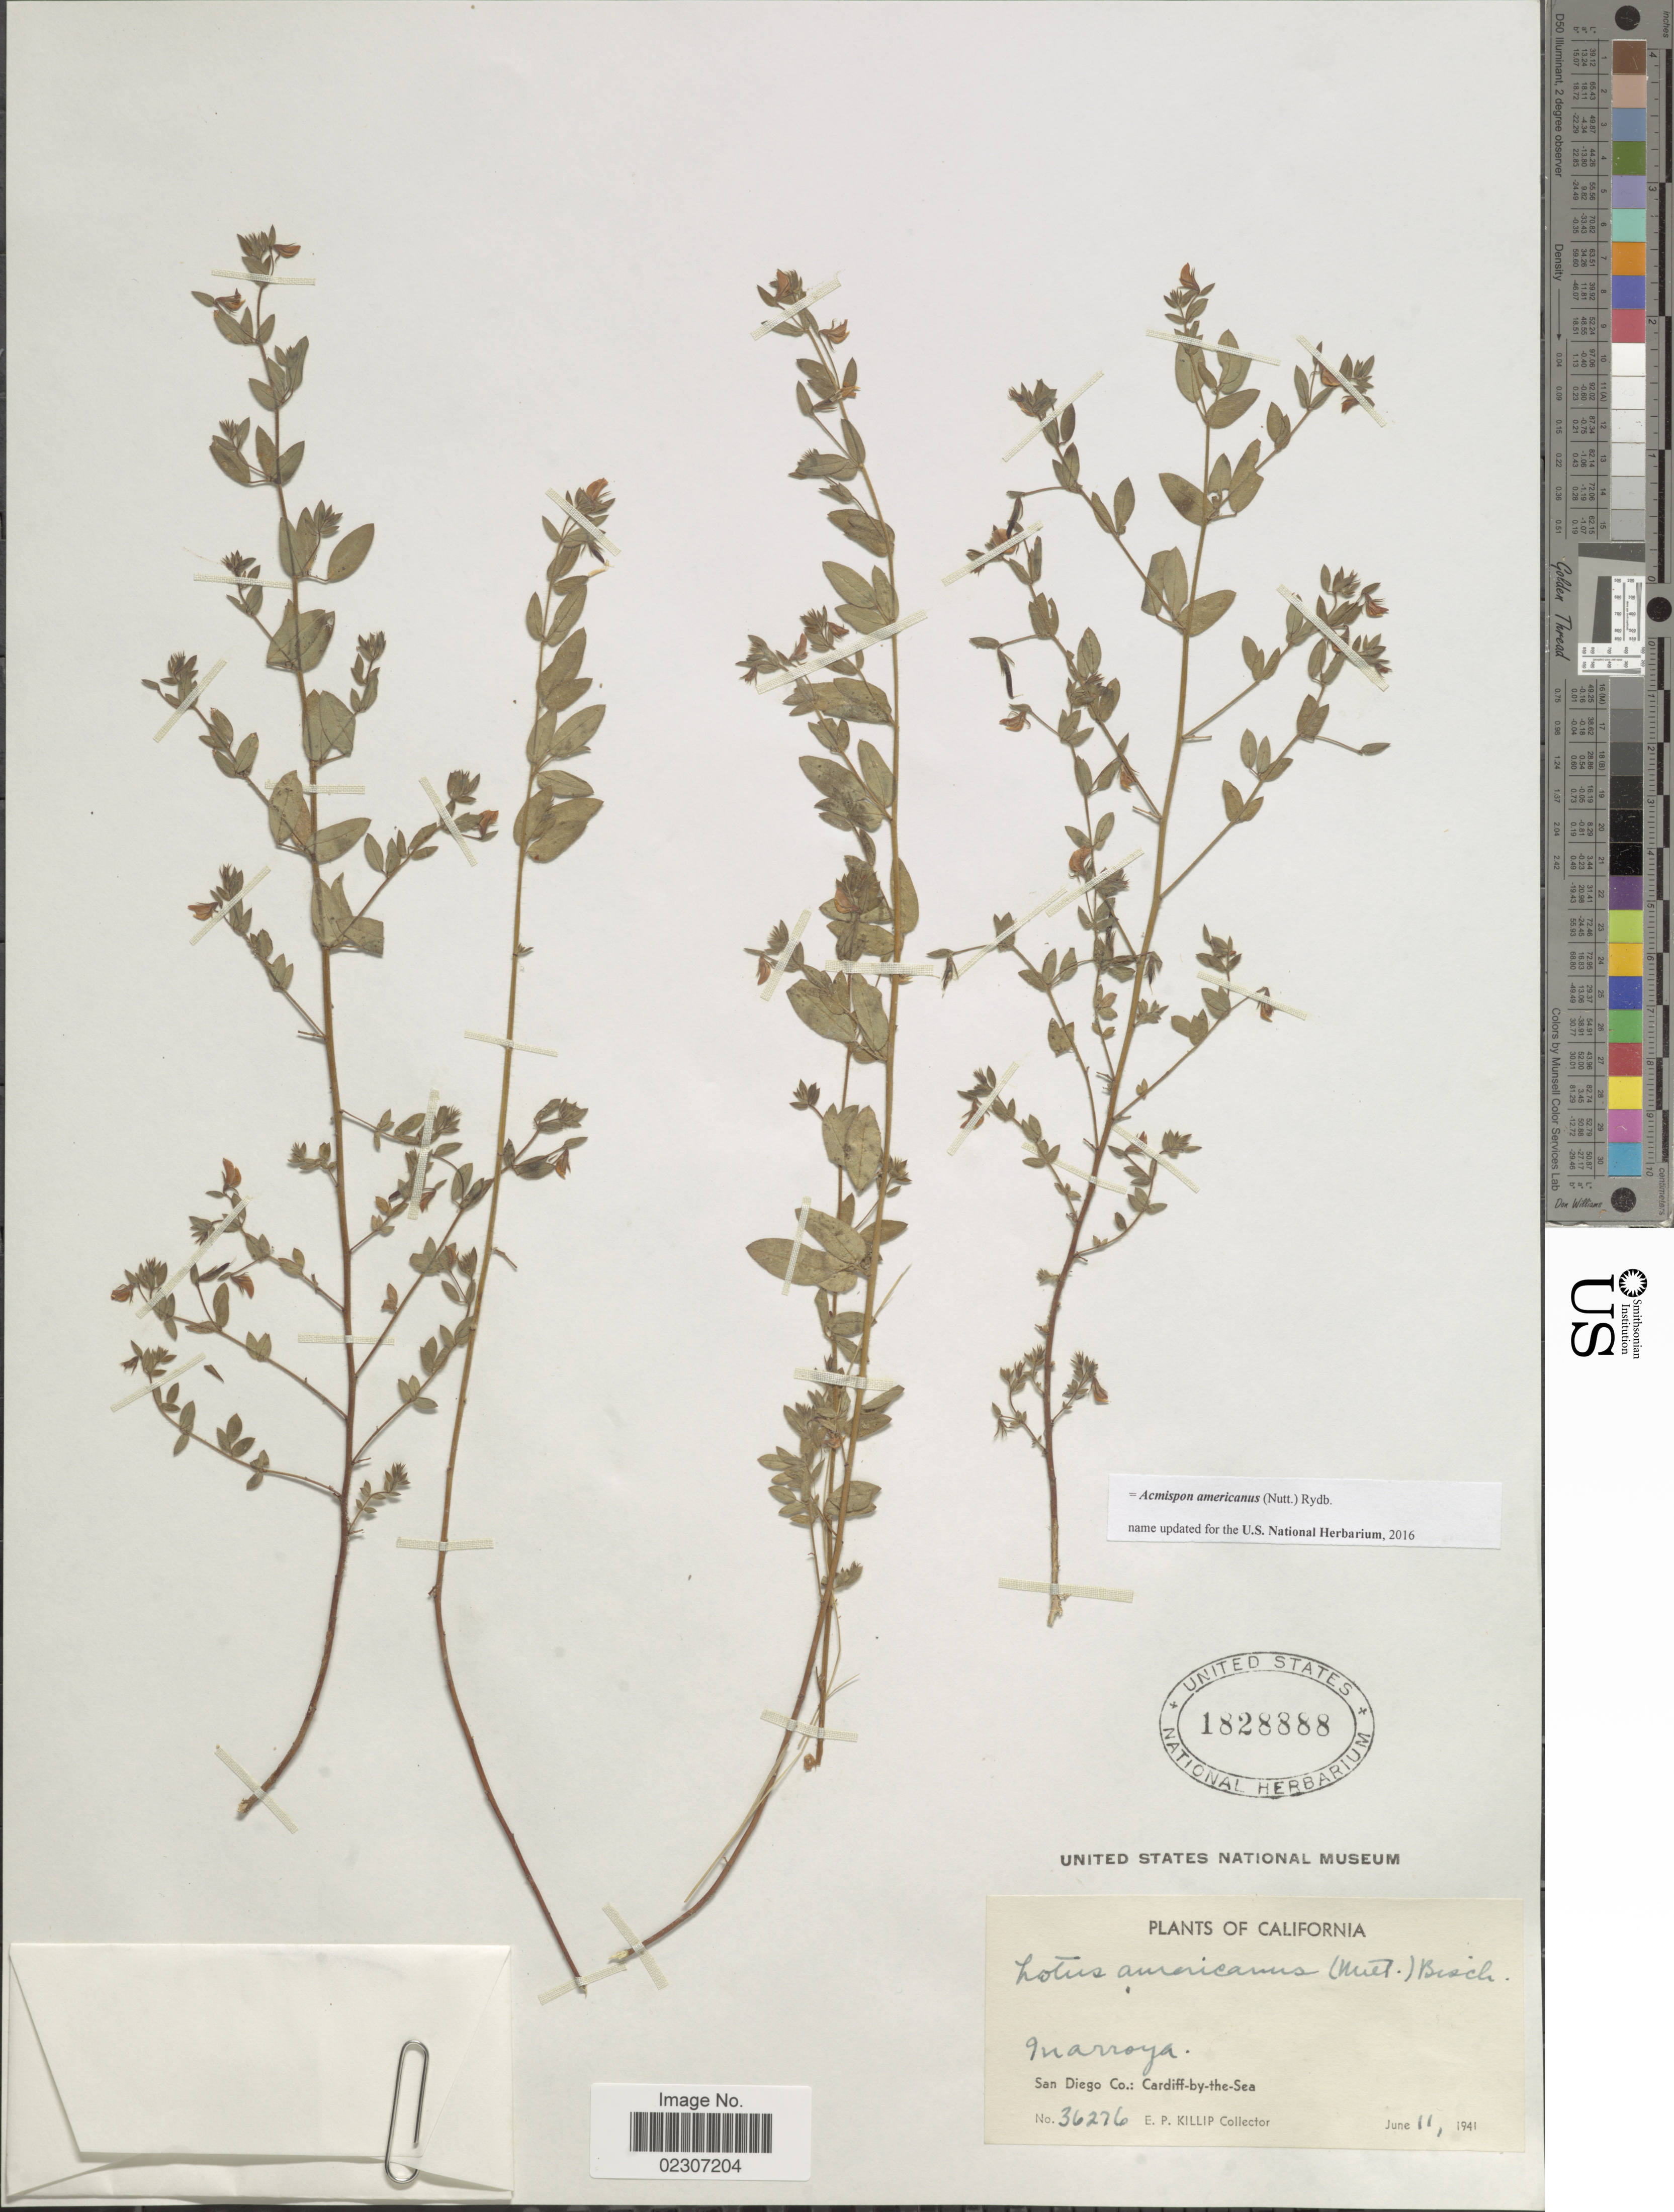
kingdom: Plantae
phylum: Tracheophyta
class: Magnoliopsida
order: Fabales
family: Fabaceae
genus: Acmispon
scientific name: Acmispon americanus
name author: (Nutt.) Rydb.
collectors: E. P. Killip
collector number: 36276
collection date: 1941-06-11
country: United States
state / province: California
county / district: San Diego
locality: California, Marroya, San Diego Co.: Cardiff-by-the-Sea.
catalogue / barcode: US 1828888